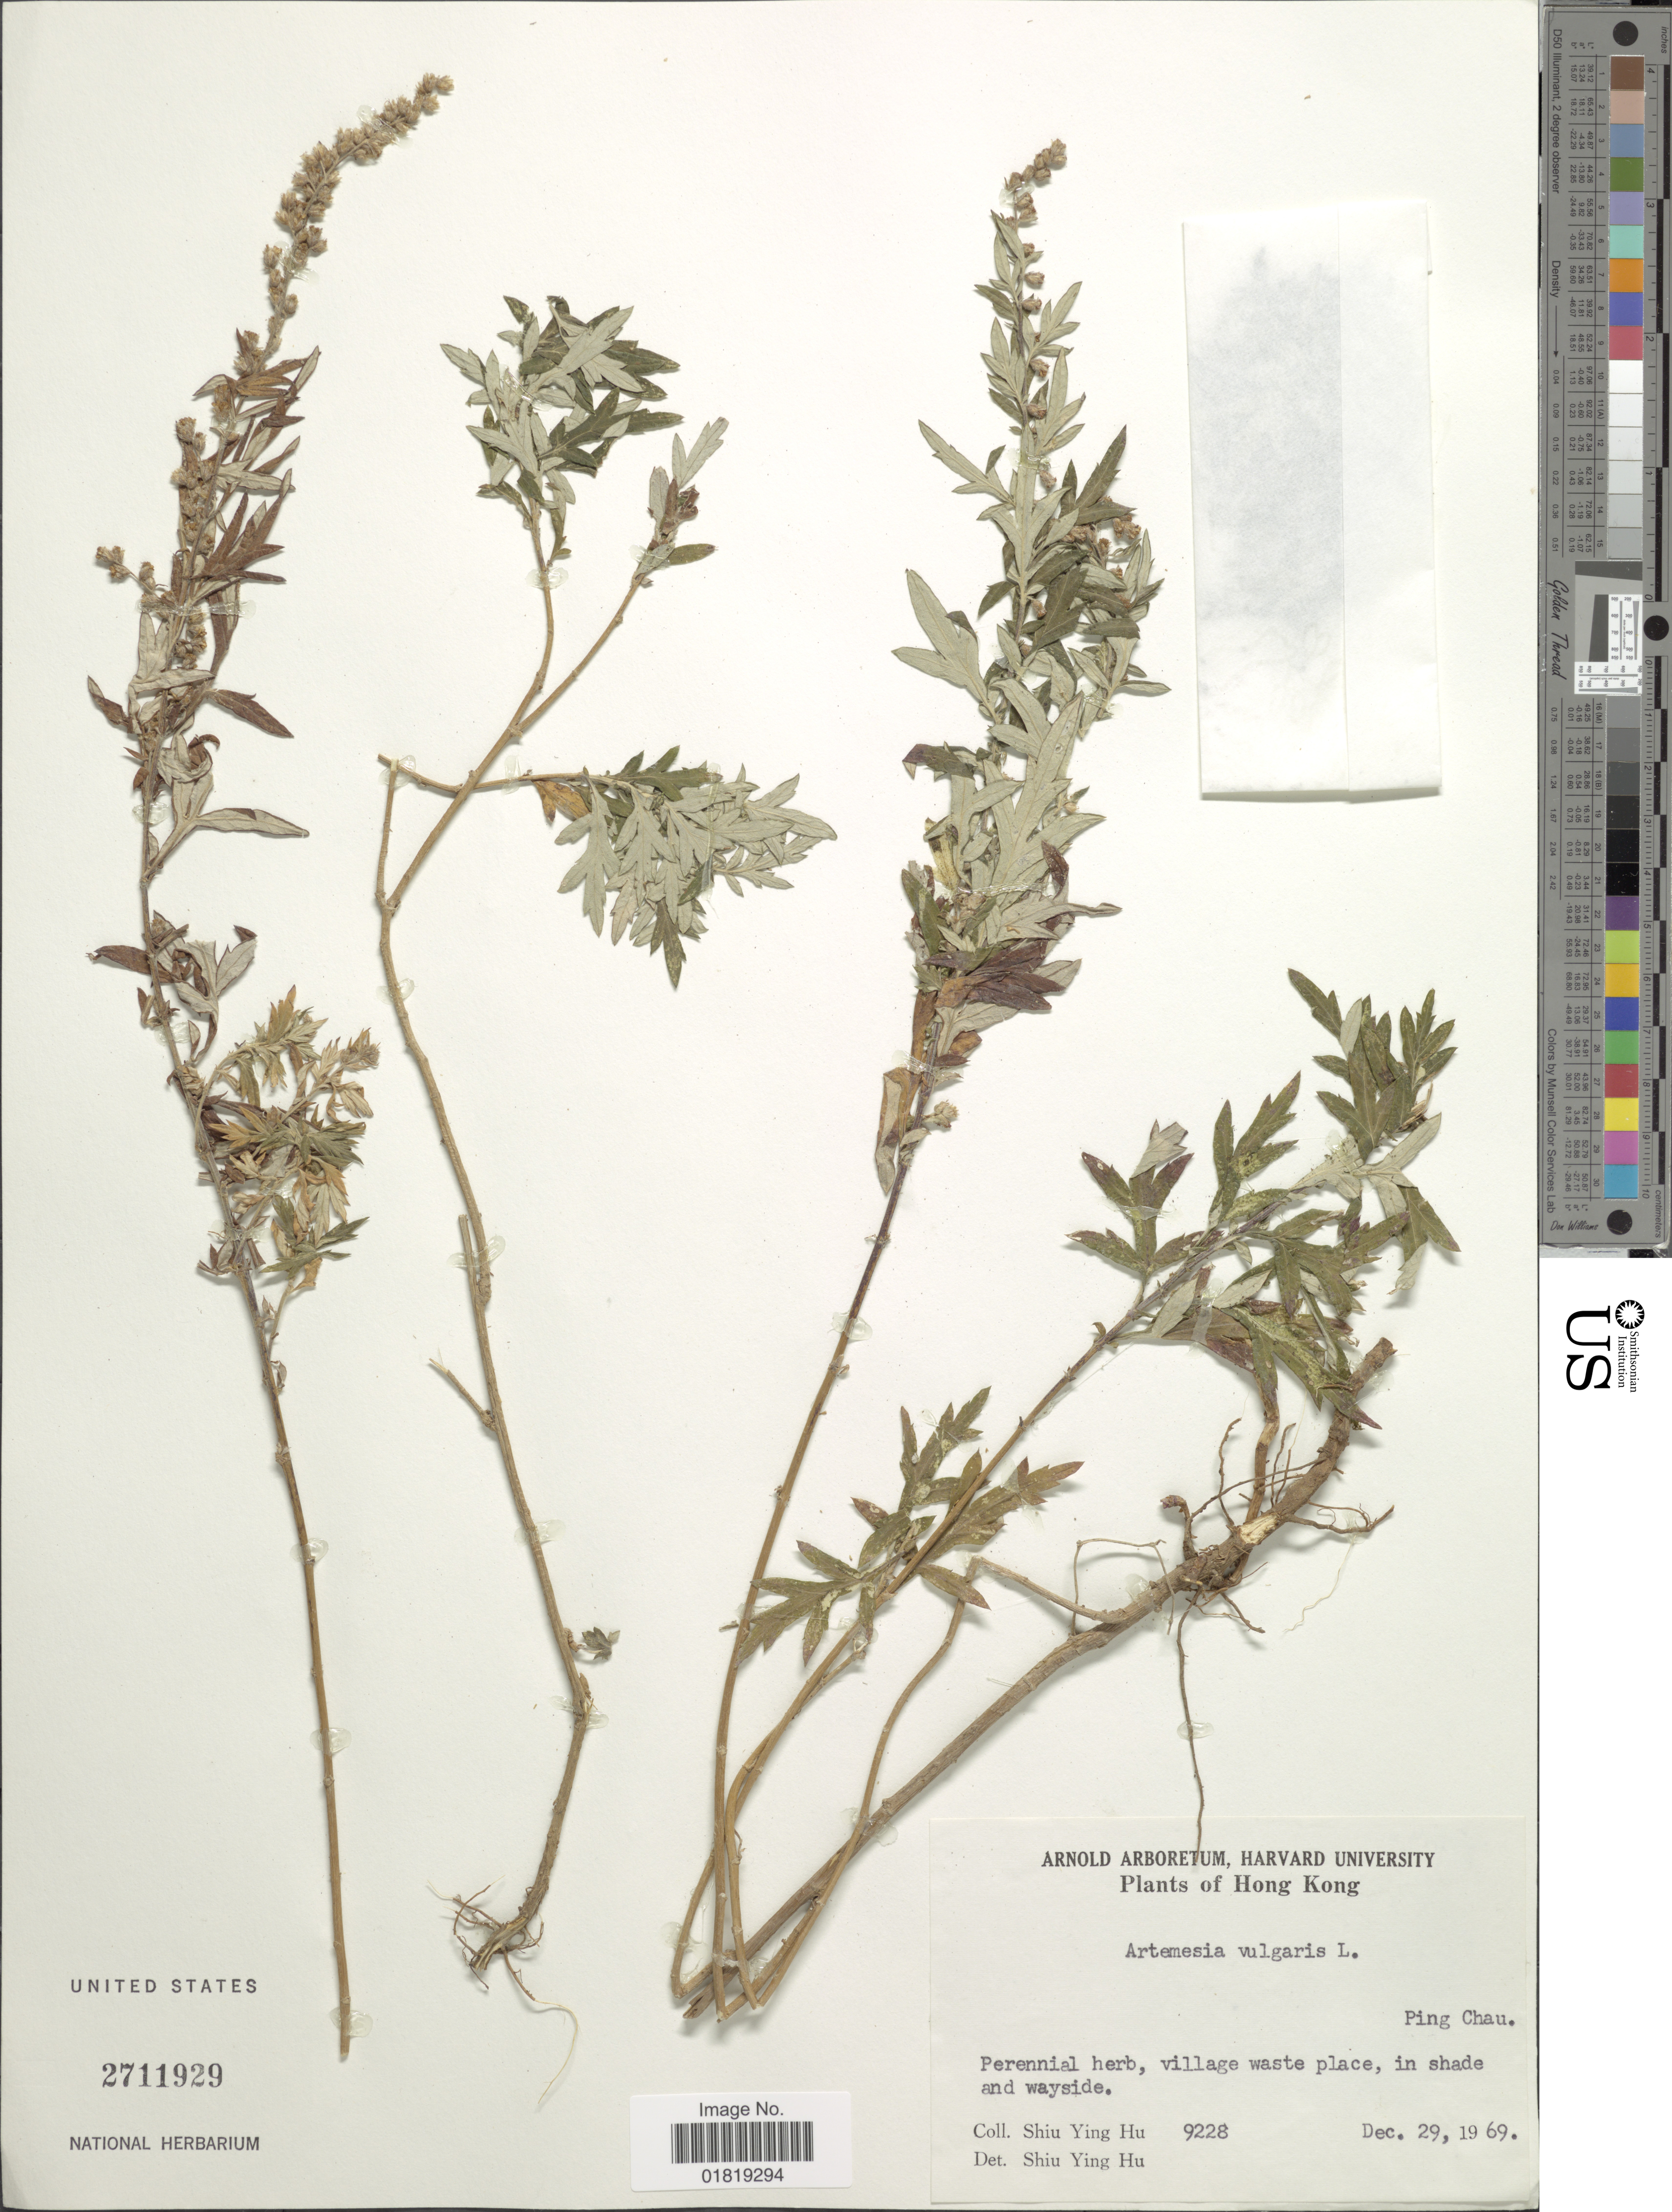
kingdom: Plantae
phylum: Tracheophyta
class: Magnoliopsida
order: Asterales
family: Asteraceae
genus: Artemisia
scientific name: Artemisia vulgaris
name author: L.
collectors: S. Y. Hu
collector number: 9228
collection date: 1969-12-29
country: China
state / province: Hong Kong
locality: Ping Chau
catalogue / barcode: US 2711929